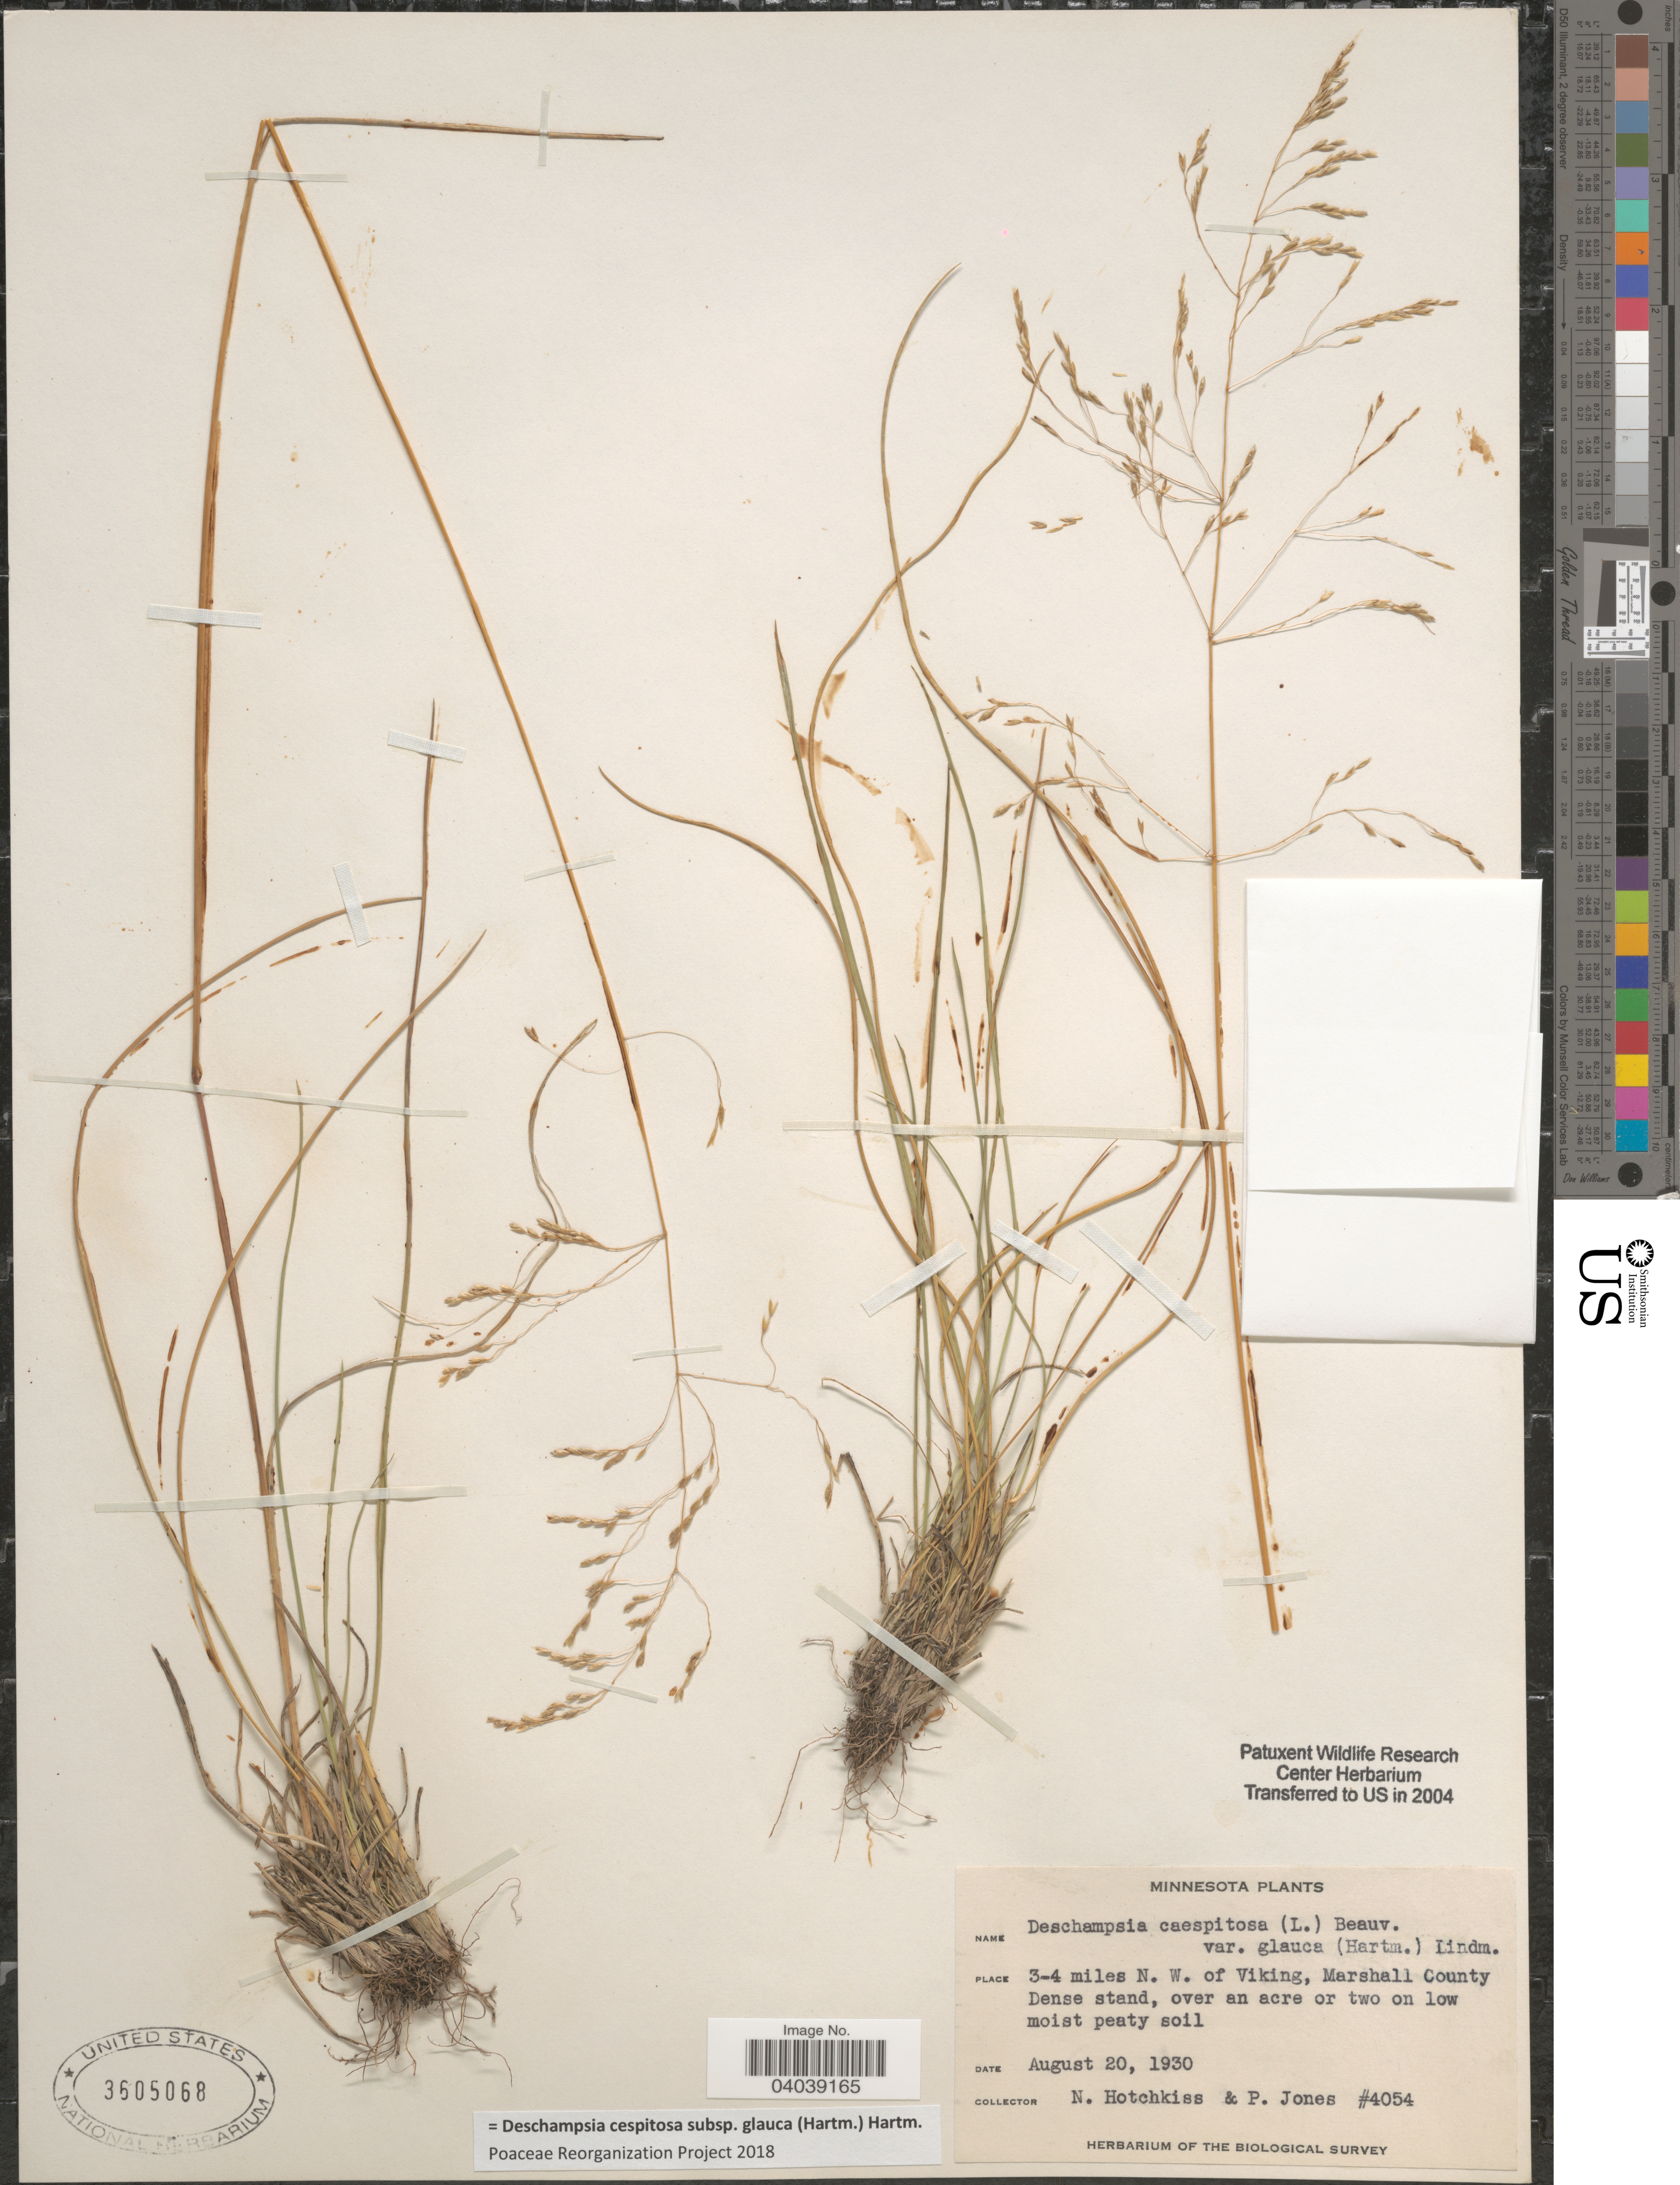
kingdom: Plantae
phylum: Tracheophyta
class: Liliopsida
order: Poales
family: Poaceae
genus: Deschampsia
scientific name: Deschampsia cespitosa subsp. glauca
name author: (Hartm.) Hartm.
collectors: N. Hotchkiss & P. Jones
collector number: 4054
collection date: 1930-08-20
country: United States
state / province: Minnesota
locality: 3-4 miles N. W. of Viking, Marshall County.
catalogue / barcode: US 3605068